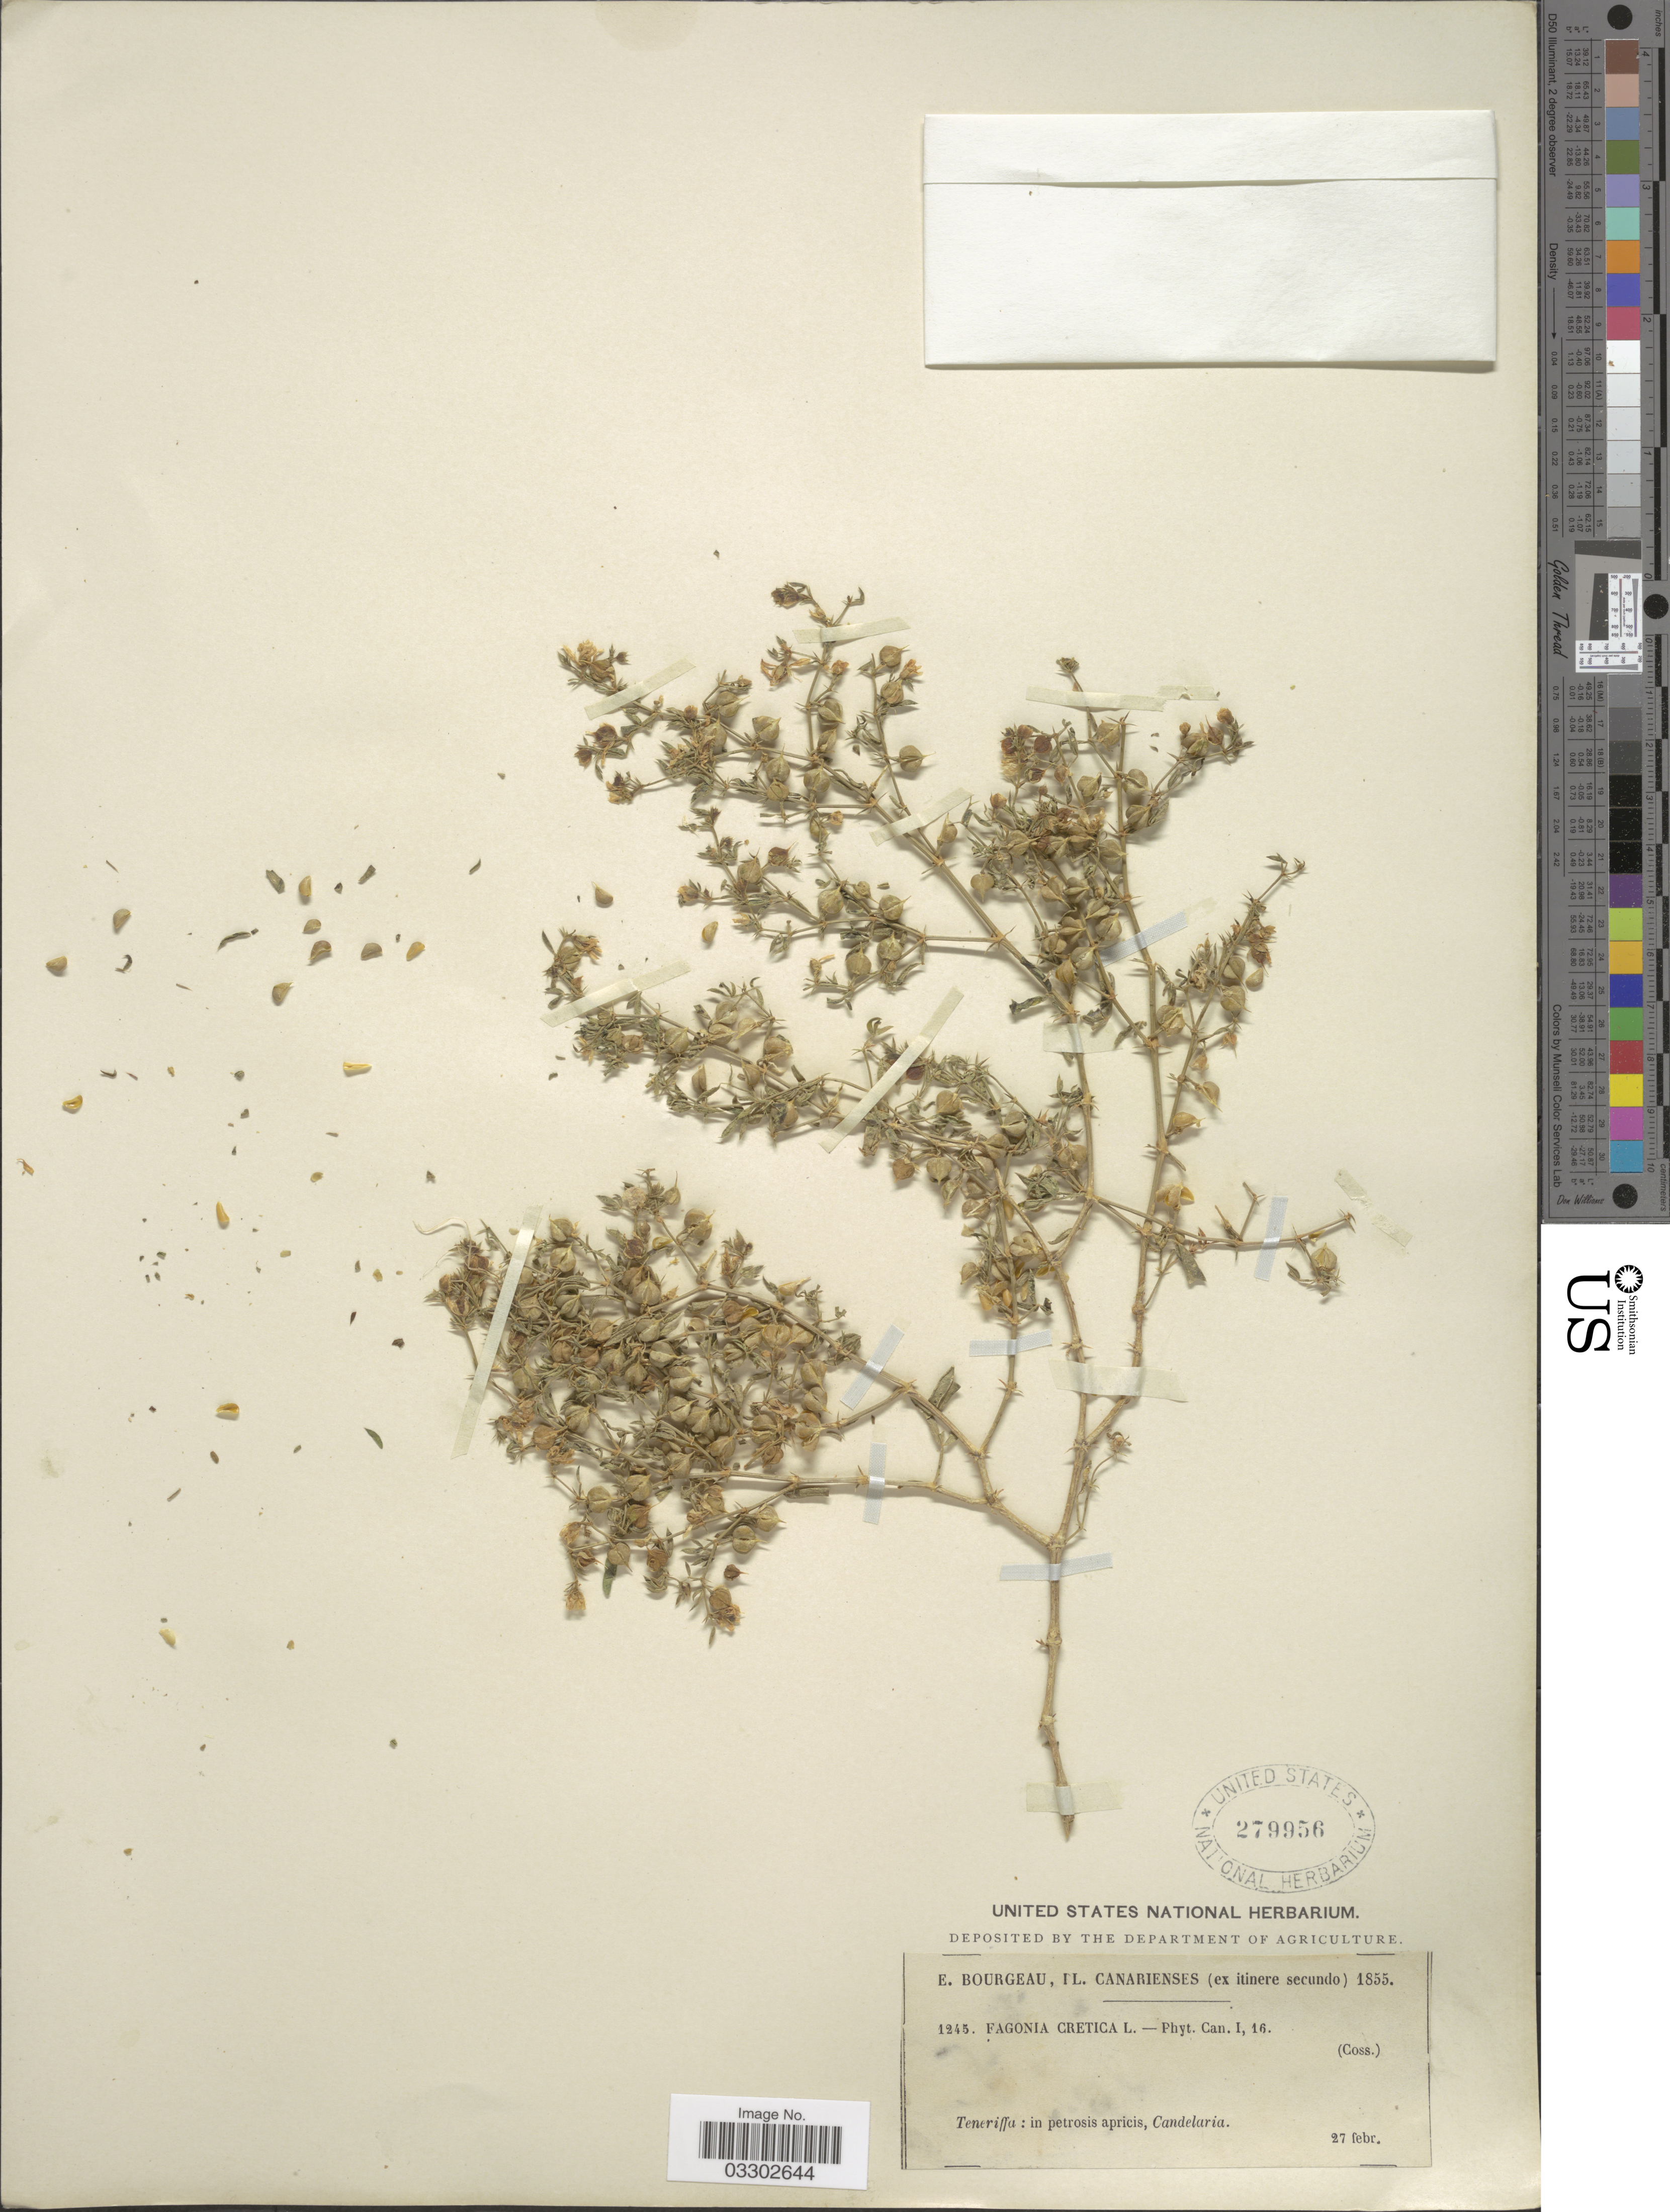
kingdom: Plantae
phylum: Tracheophyta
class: Magnoliopsida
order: Zygophyllales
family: Zygophyllaceae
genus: Fagonia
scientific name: Fagonia cretica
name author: L.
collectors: E. Bourgeau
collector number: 1245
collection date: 1855-02-27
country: Spain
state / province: Canarias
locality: Teneriffa: in petrosis apricis, Candelaria.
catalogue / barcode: US 279956